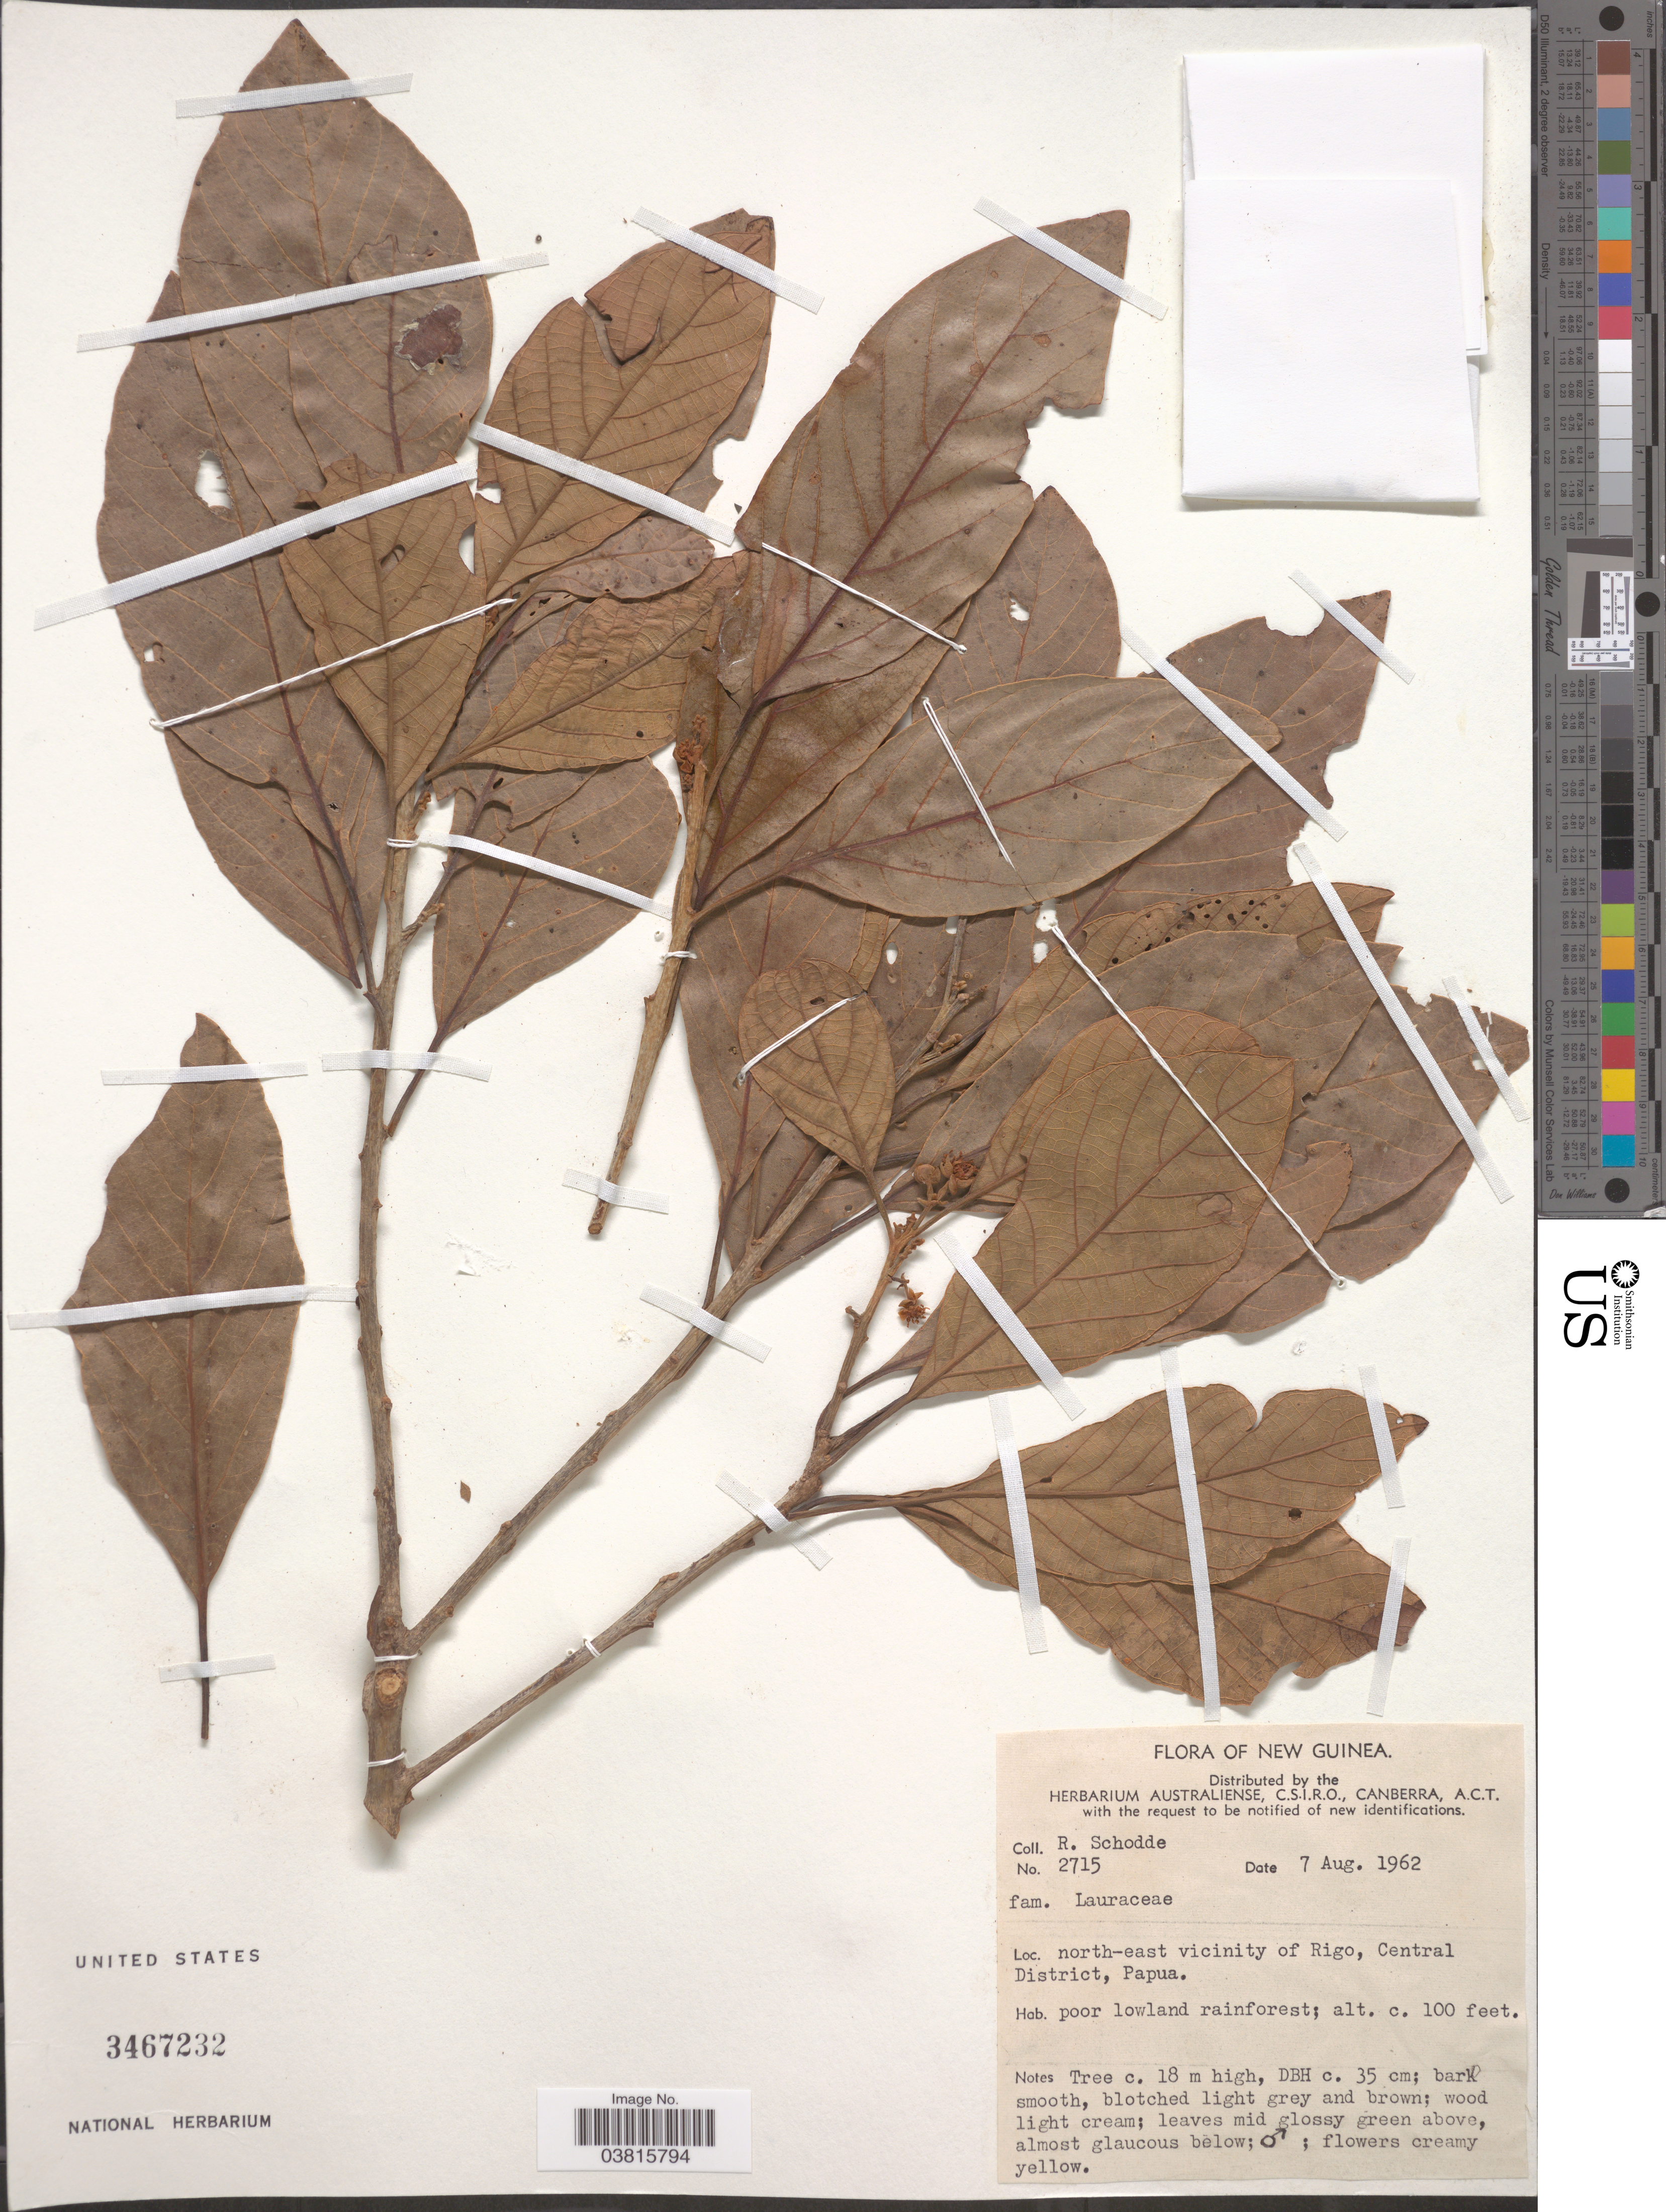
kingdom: Plantae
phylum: Tracheophyta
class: Magnoliopsida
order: Laurales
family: Lauraceae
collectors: R. Schodde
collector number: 2715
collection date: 1962-08-07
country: Papua New Guinea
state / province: Central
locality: New Guinea. North-east vicinity of Rigo, Central District, Papua.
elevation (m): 30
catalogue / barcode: US 3467232